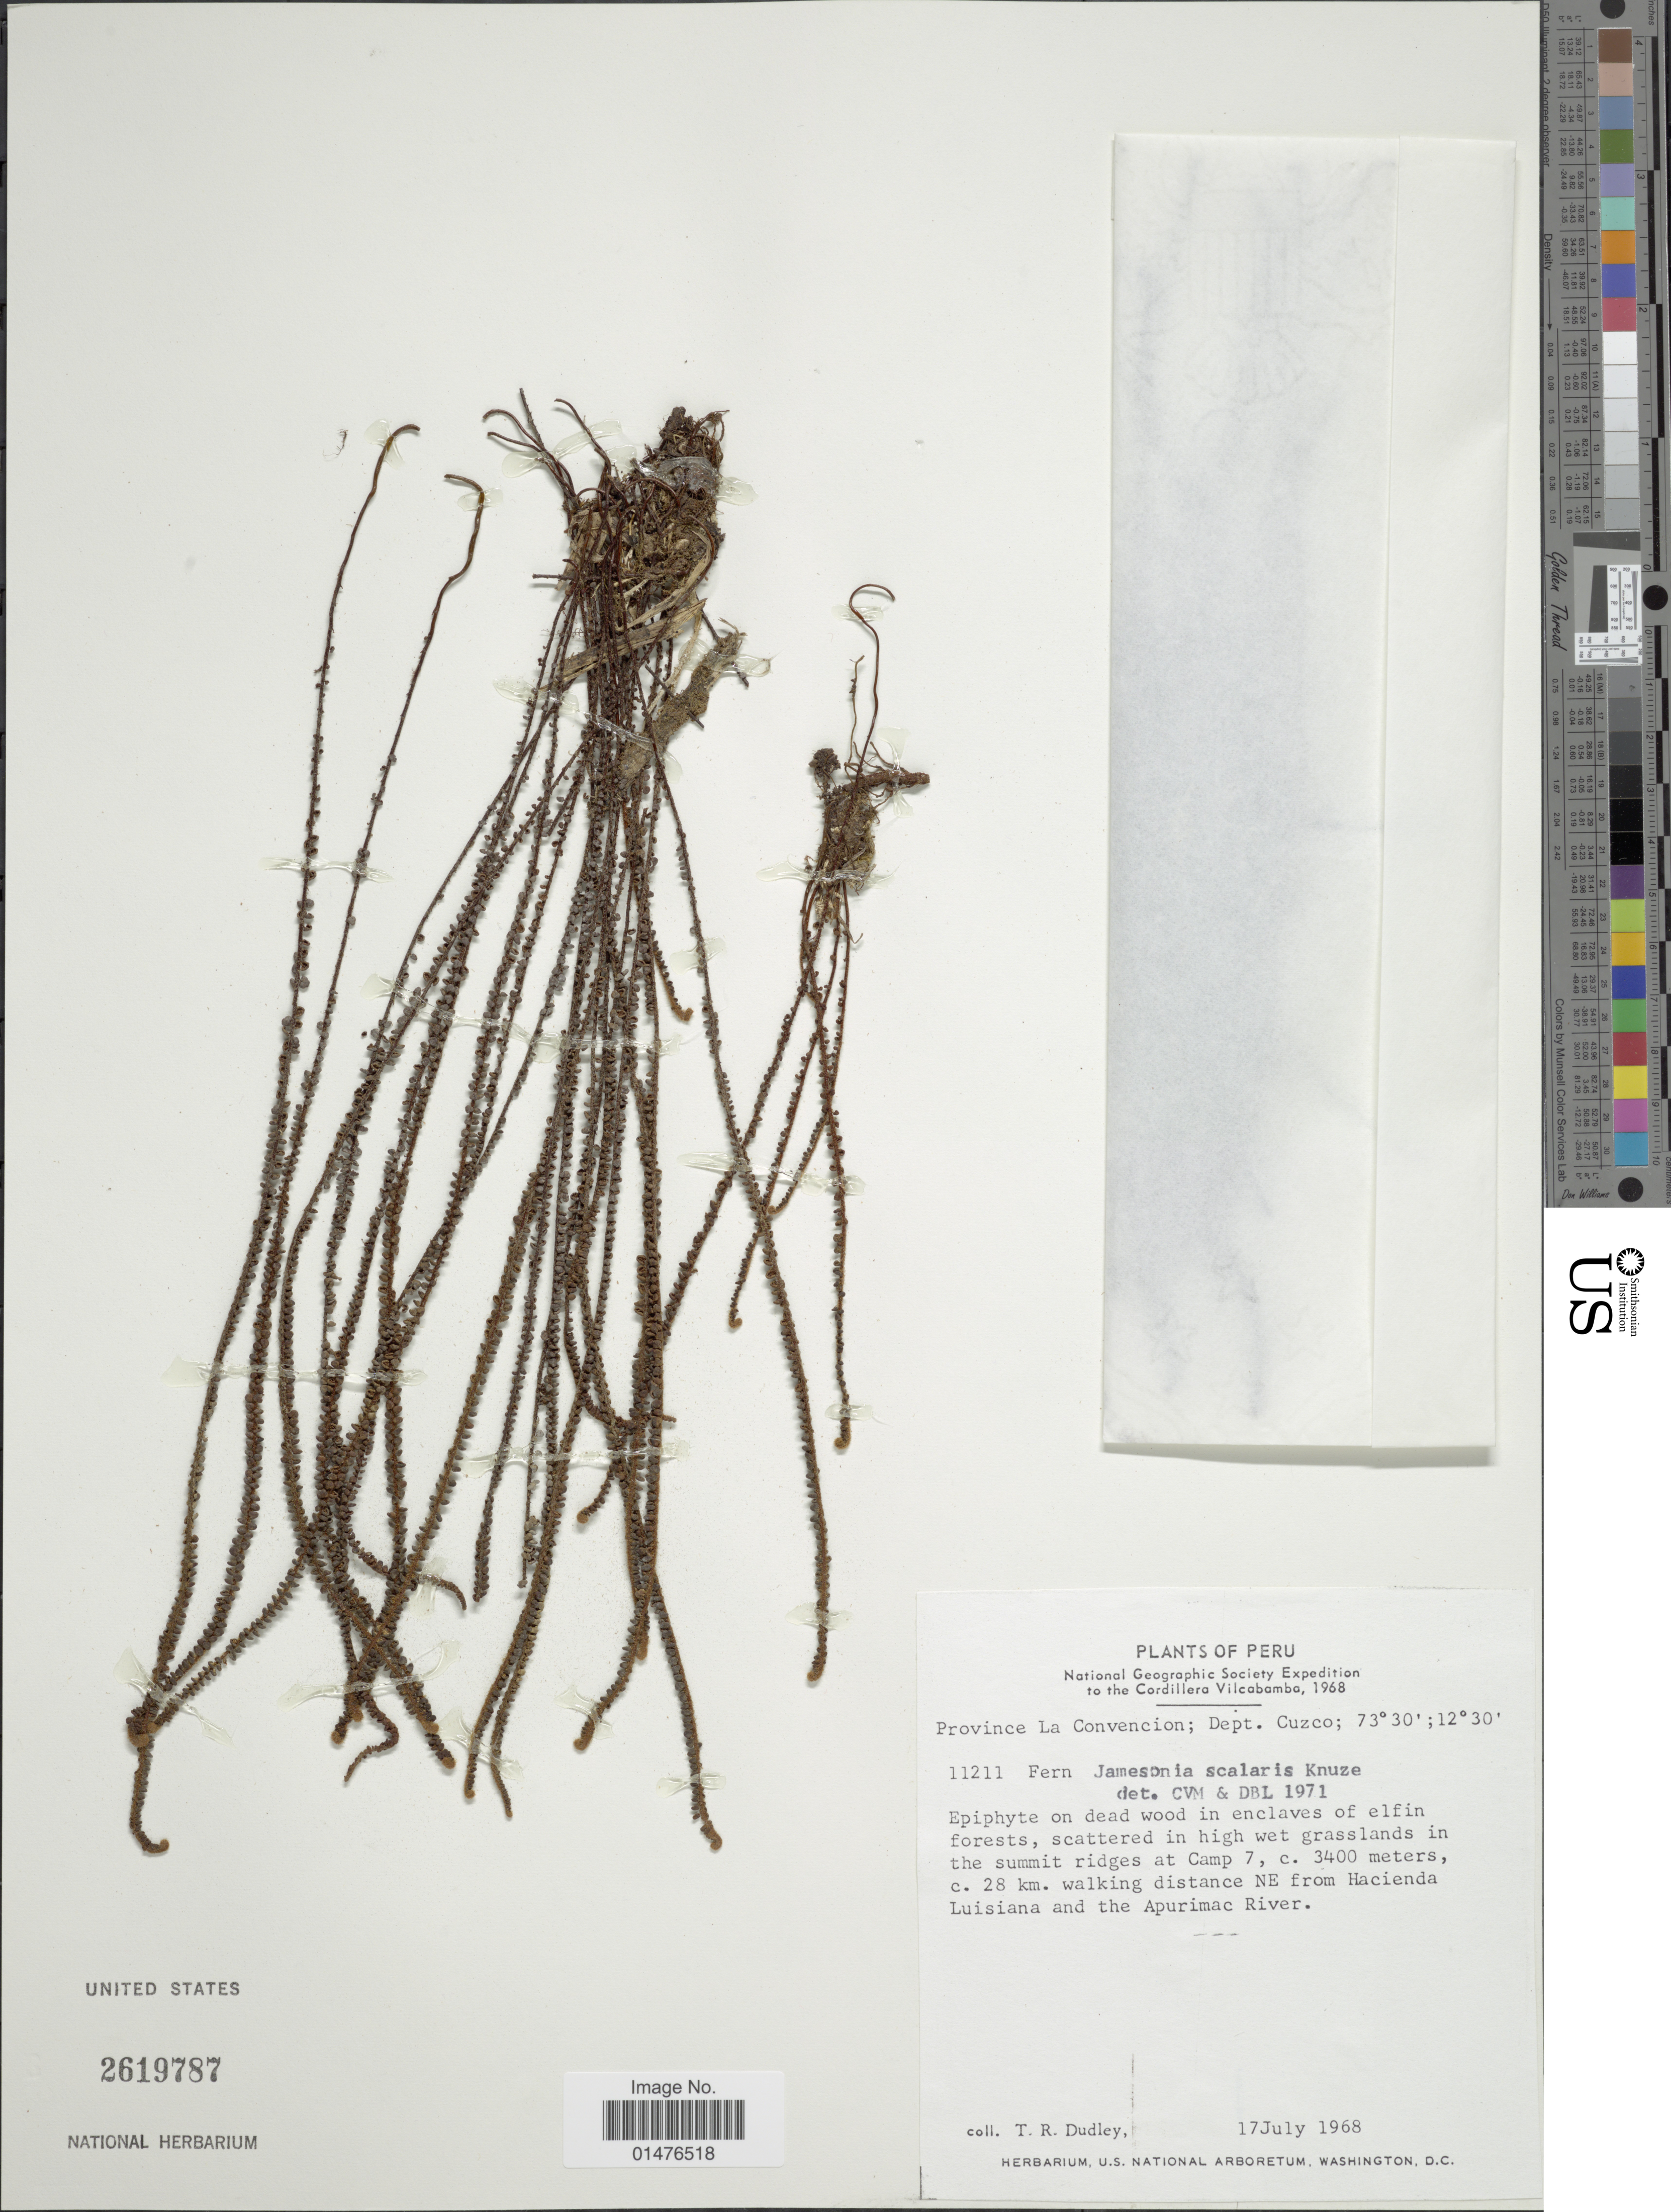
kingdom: Plantae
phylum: Tracheophyta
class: Polypodiopsida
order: Polypodiales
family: Pteridaceae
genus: Jamesonia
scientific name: Jamesonia scalaris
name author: Kunze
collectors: T. R. Dudley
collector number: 11211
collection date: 1968-07-17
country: Peru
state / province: Cusco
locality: Province La Convencion; Dept. CuzcoEpiphyte on dead wood in enclaves of elfin forests, scattered in high wet grasslands in the summit ridges at Camp 7, c. 28 km. walking distance NE from Hacienda Luisiana and the Apurimac River.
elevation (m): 3400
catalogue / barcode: US 2619787